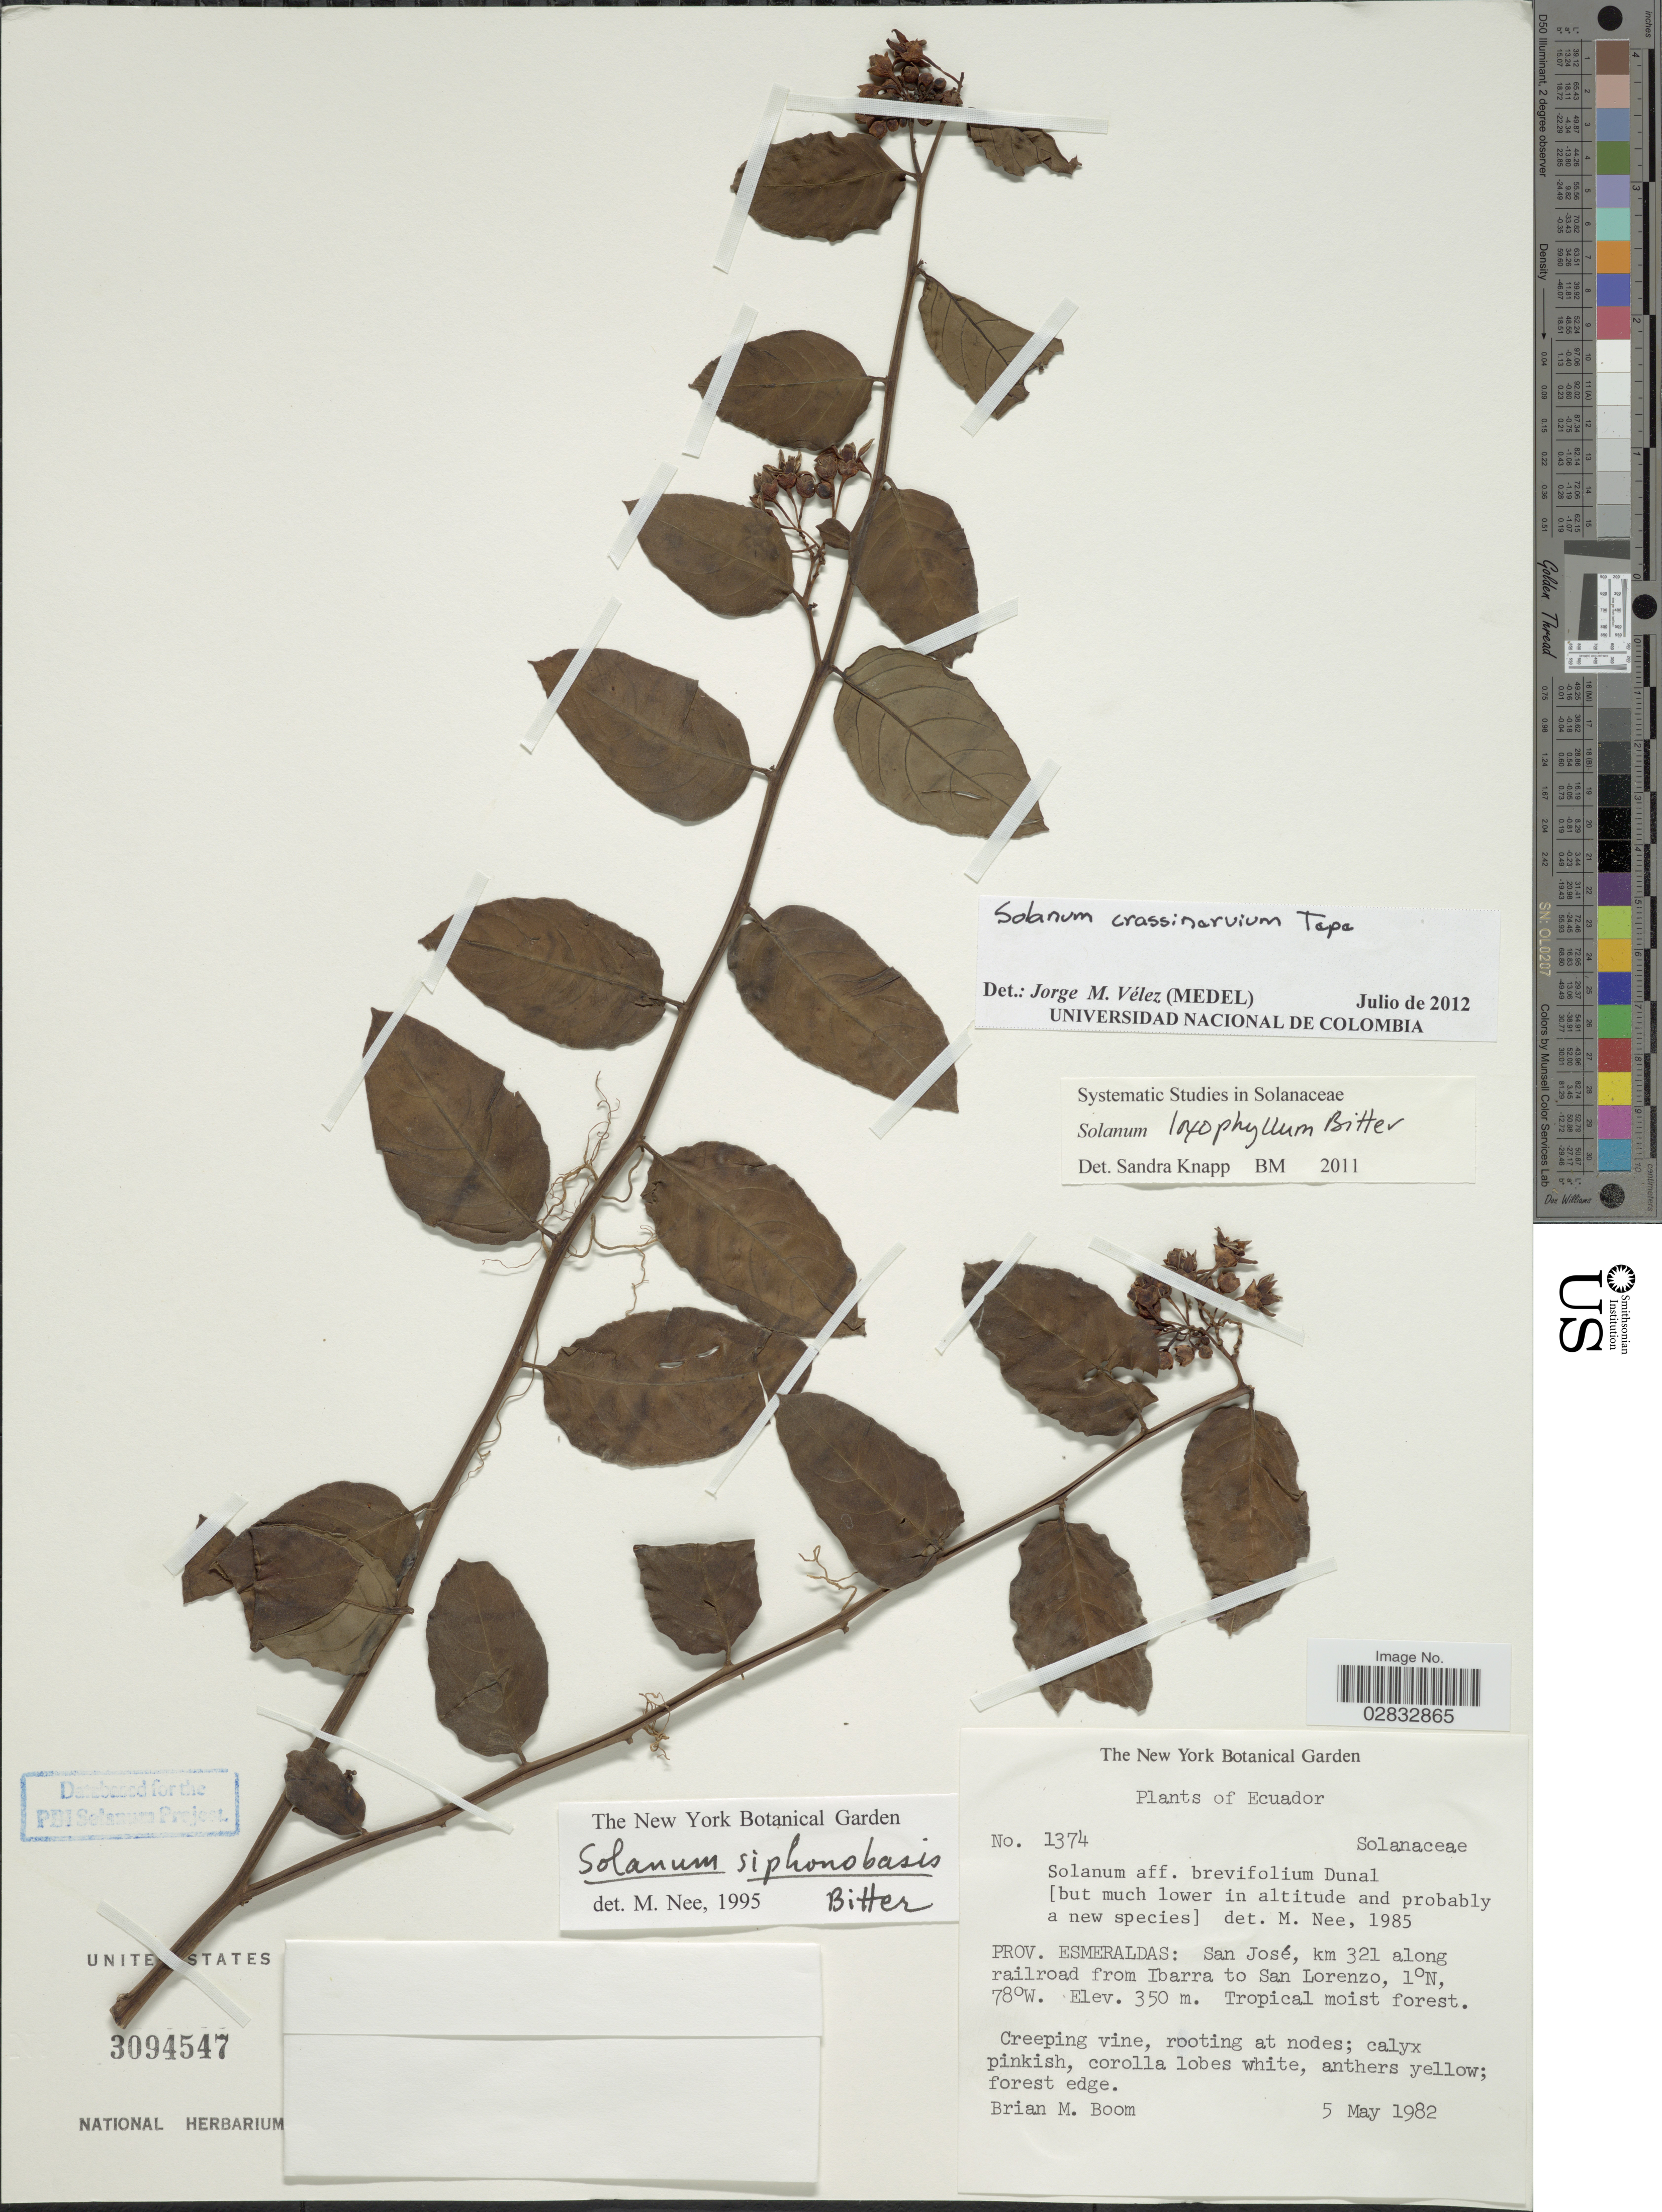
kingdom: Plantae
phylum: Tracheophyta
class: Magnoliopsida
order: Solanales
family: Solanaceae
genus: Solanum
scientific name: Solanum crassinervium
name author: Tepe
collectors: B. M. Boom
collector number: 1374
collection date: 1982-05-05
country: Ecuador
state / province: Esmeraldas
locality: San José, km 321 along railroad from Ibarra to San Lorenzo.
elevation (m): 350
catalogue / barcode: US 3094547